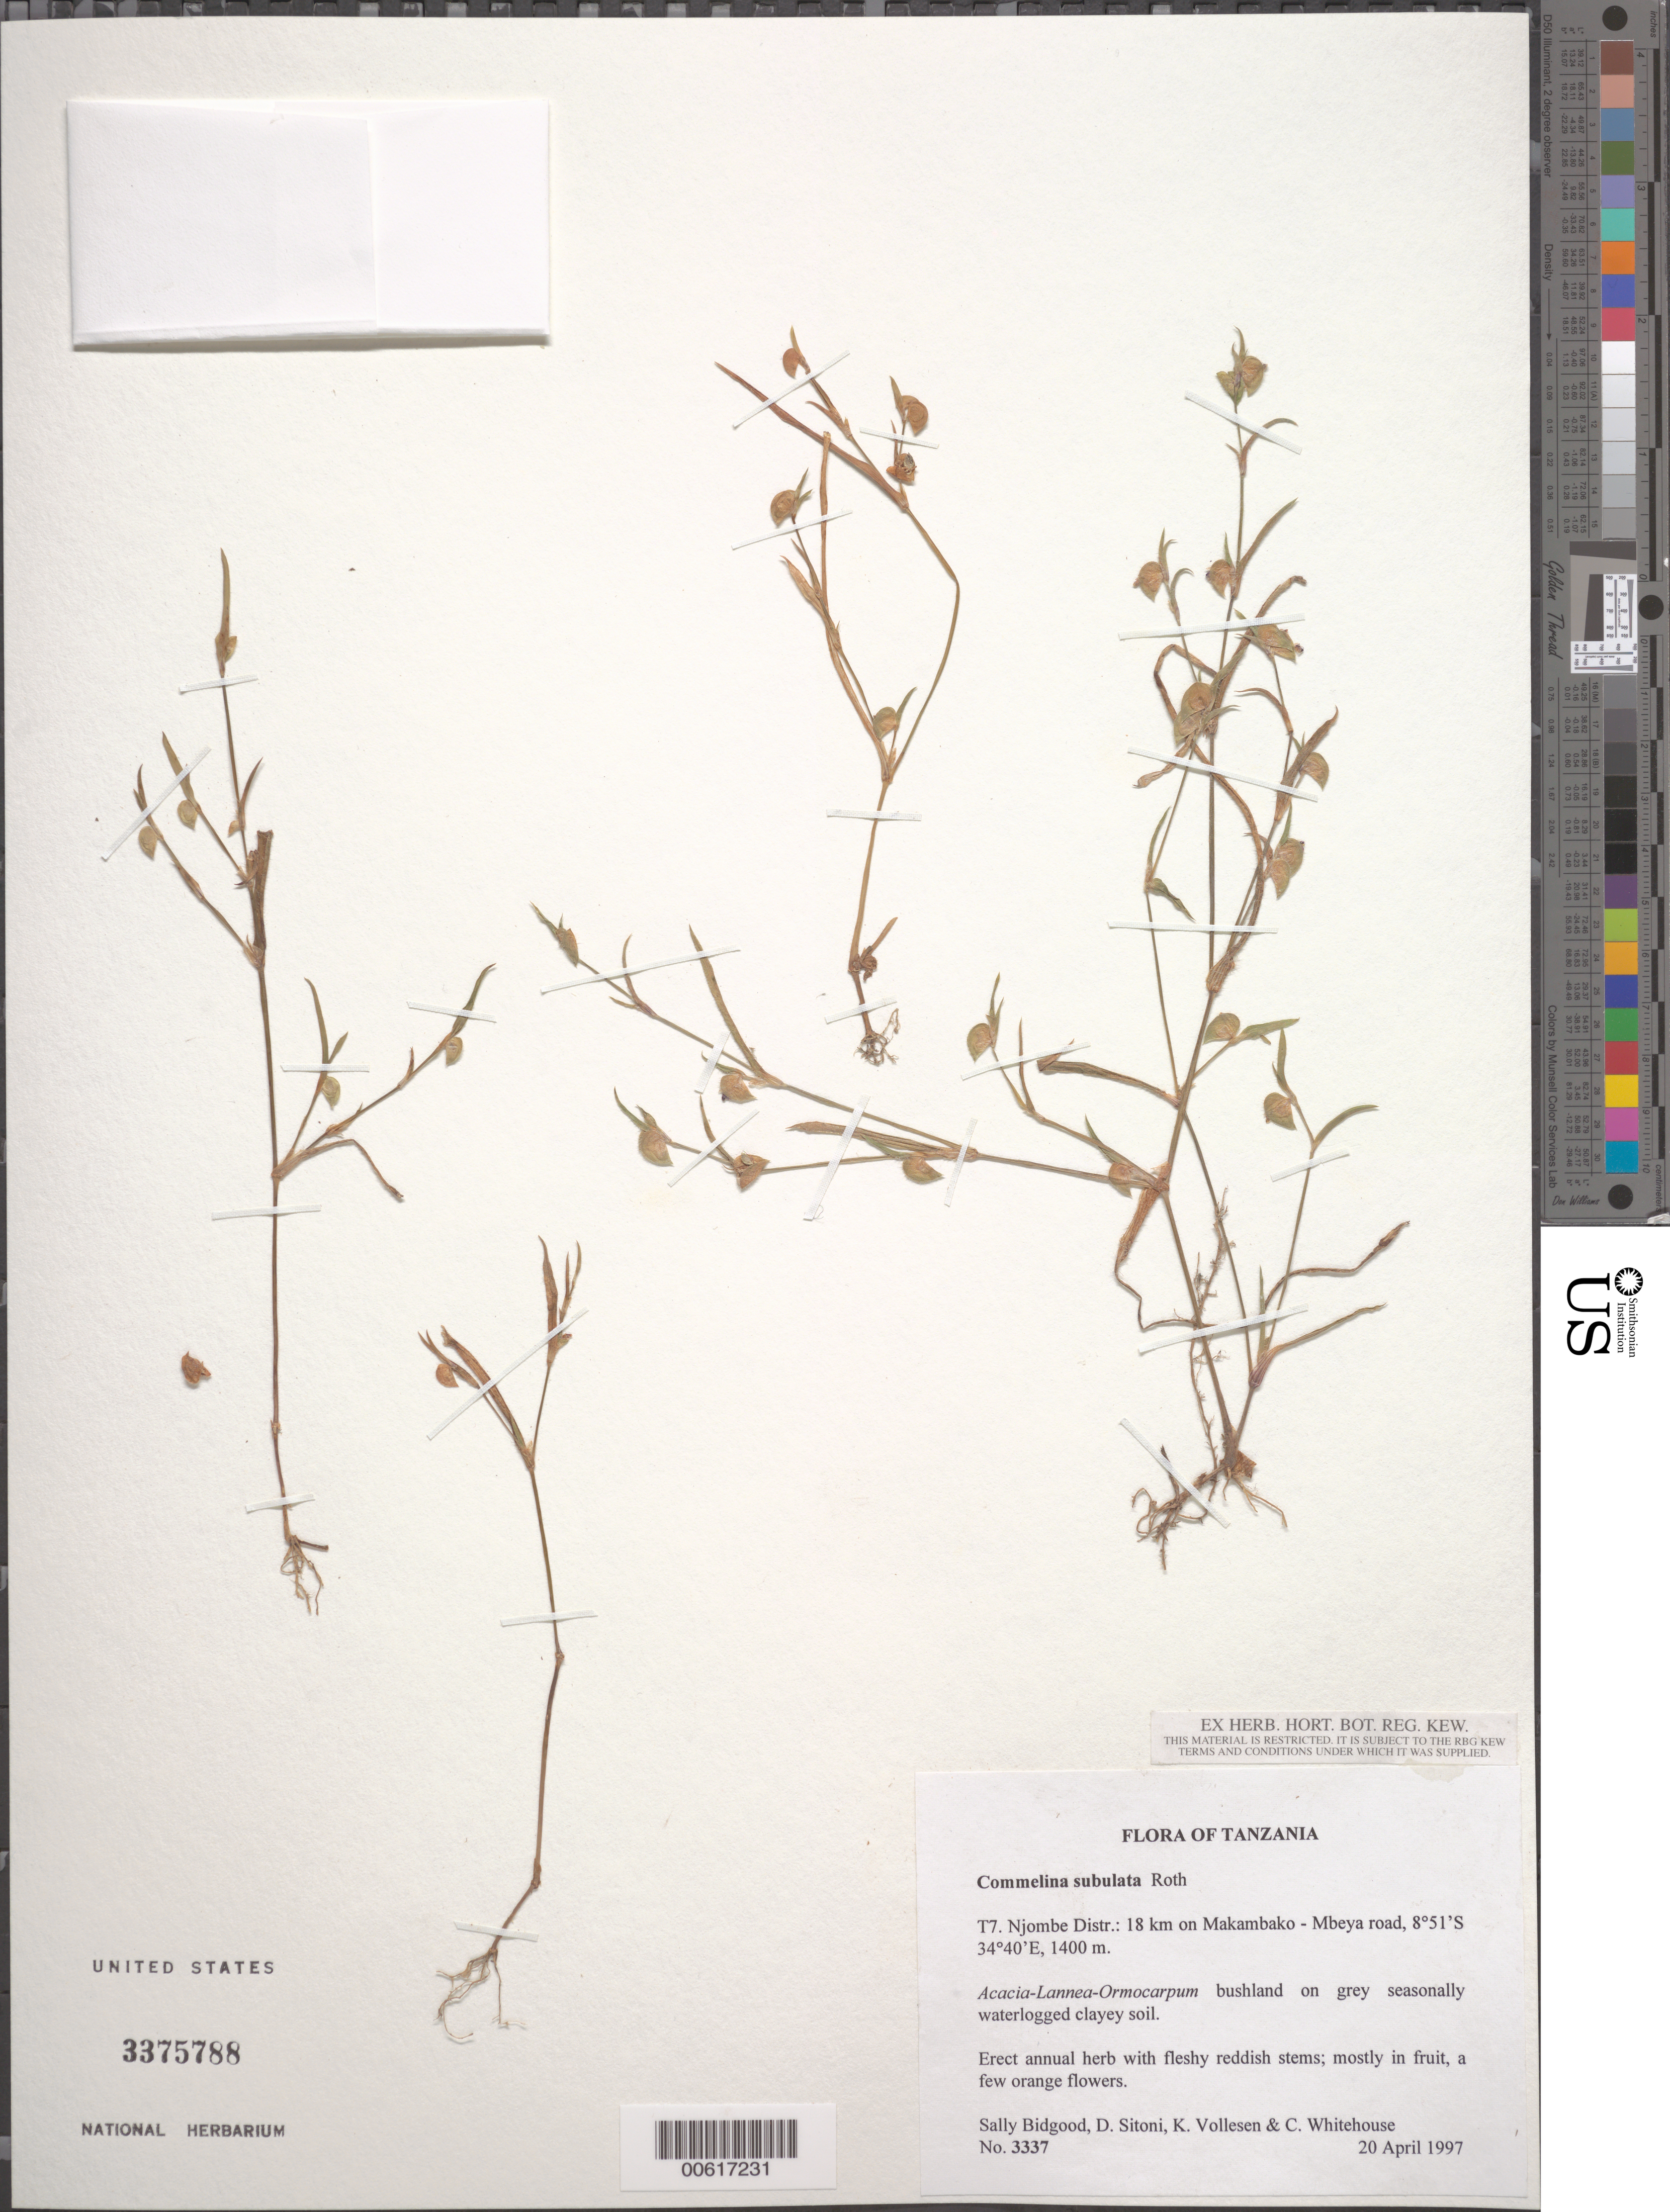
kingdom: Plantae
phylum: Tracheophyta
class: Liliopsida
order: Commelinales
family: Commelinaceae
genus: Commelina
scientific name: Commelina subulata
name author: Roth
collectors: G. Bidgood, D. Sitoni, K. Vollesen & C. Whitehouse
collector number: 3337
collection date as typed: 20 Apr 1997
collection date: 1997-04-20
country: Tanzania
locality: T7 njombe dist., makambako - mbeya road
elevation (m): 1400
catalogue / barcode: US 3375788